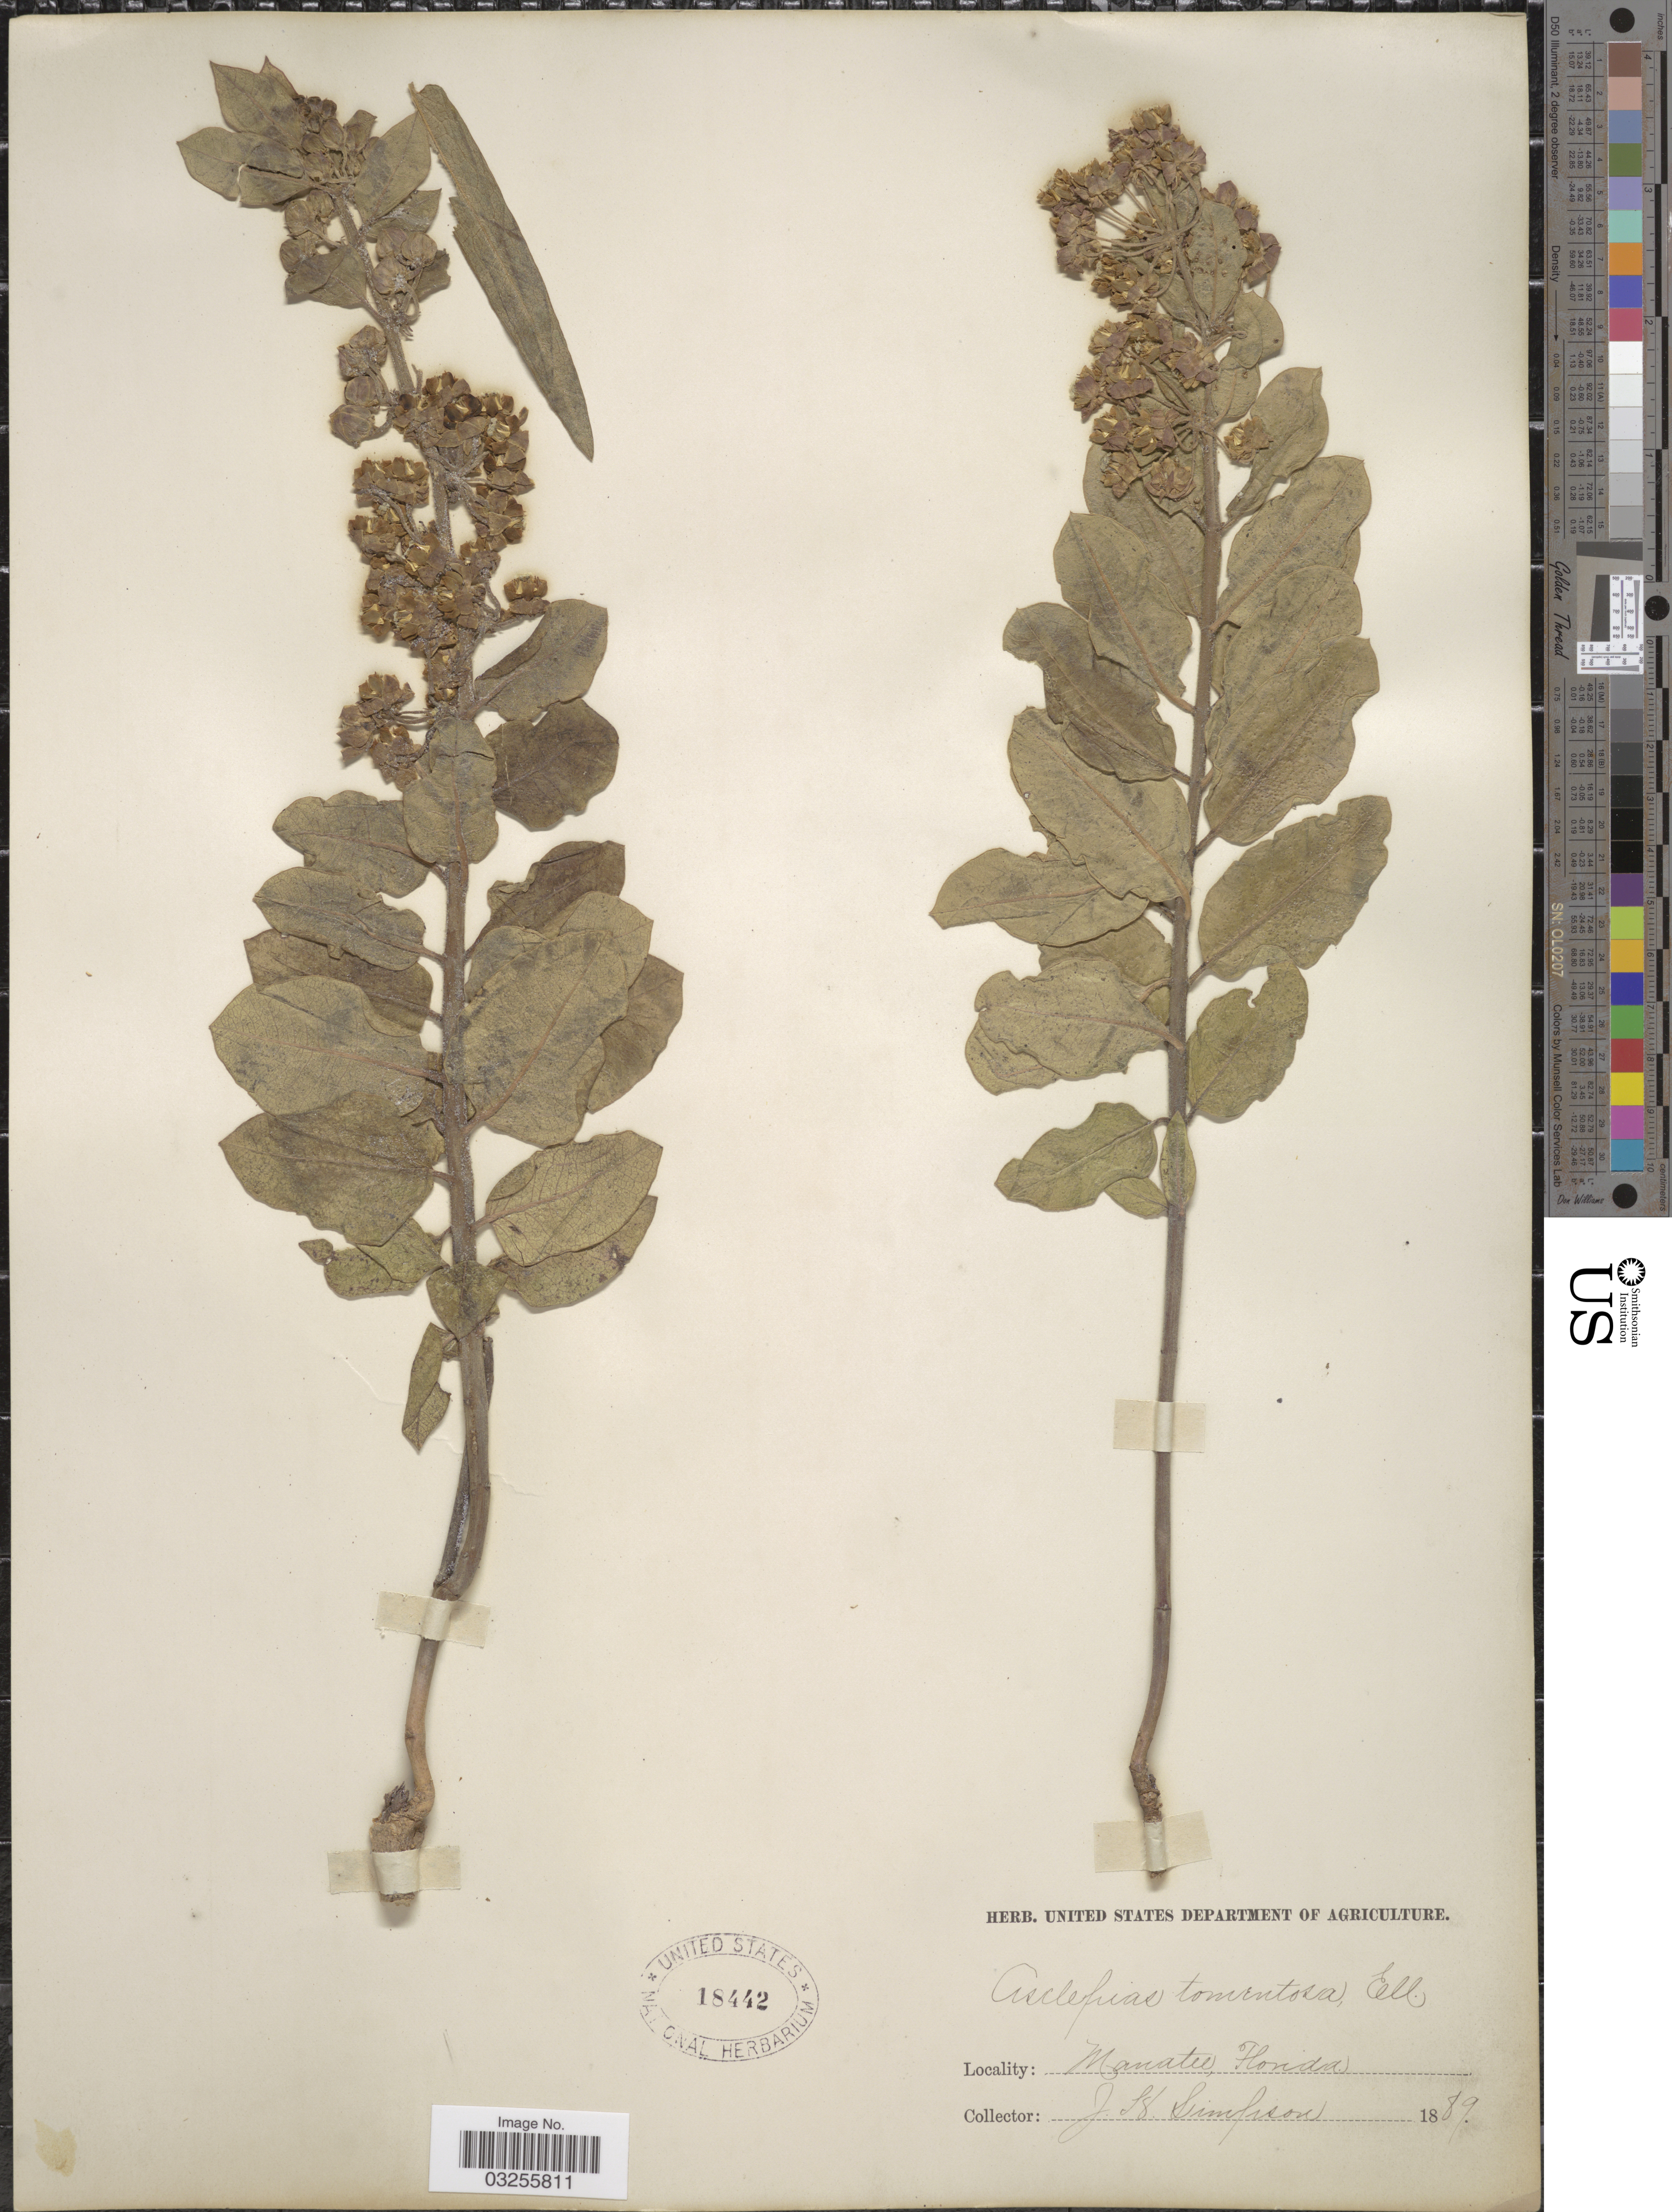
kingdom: Plantae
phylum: Tracheophyta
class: Magnoliopsida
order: Gentianales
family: Apocynaceae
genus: Asclepias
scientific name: Asclepias tomentosa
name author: Elliott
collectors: J. H. Simpson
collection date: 1889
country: United States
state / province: Florida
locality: Manatee.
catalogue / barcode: US 18442